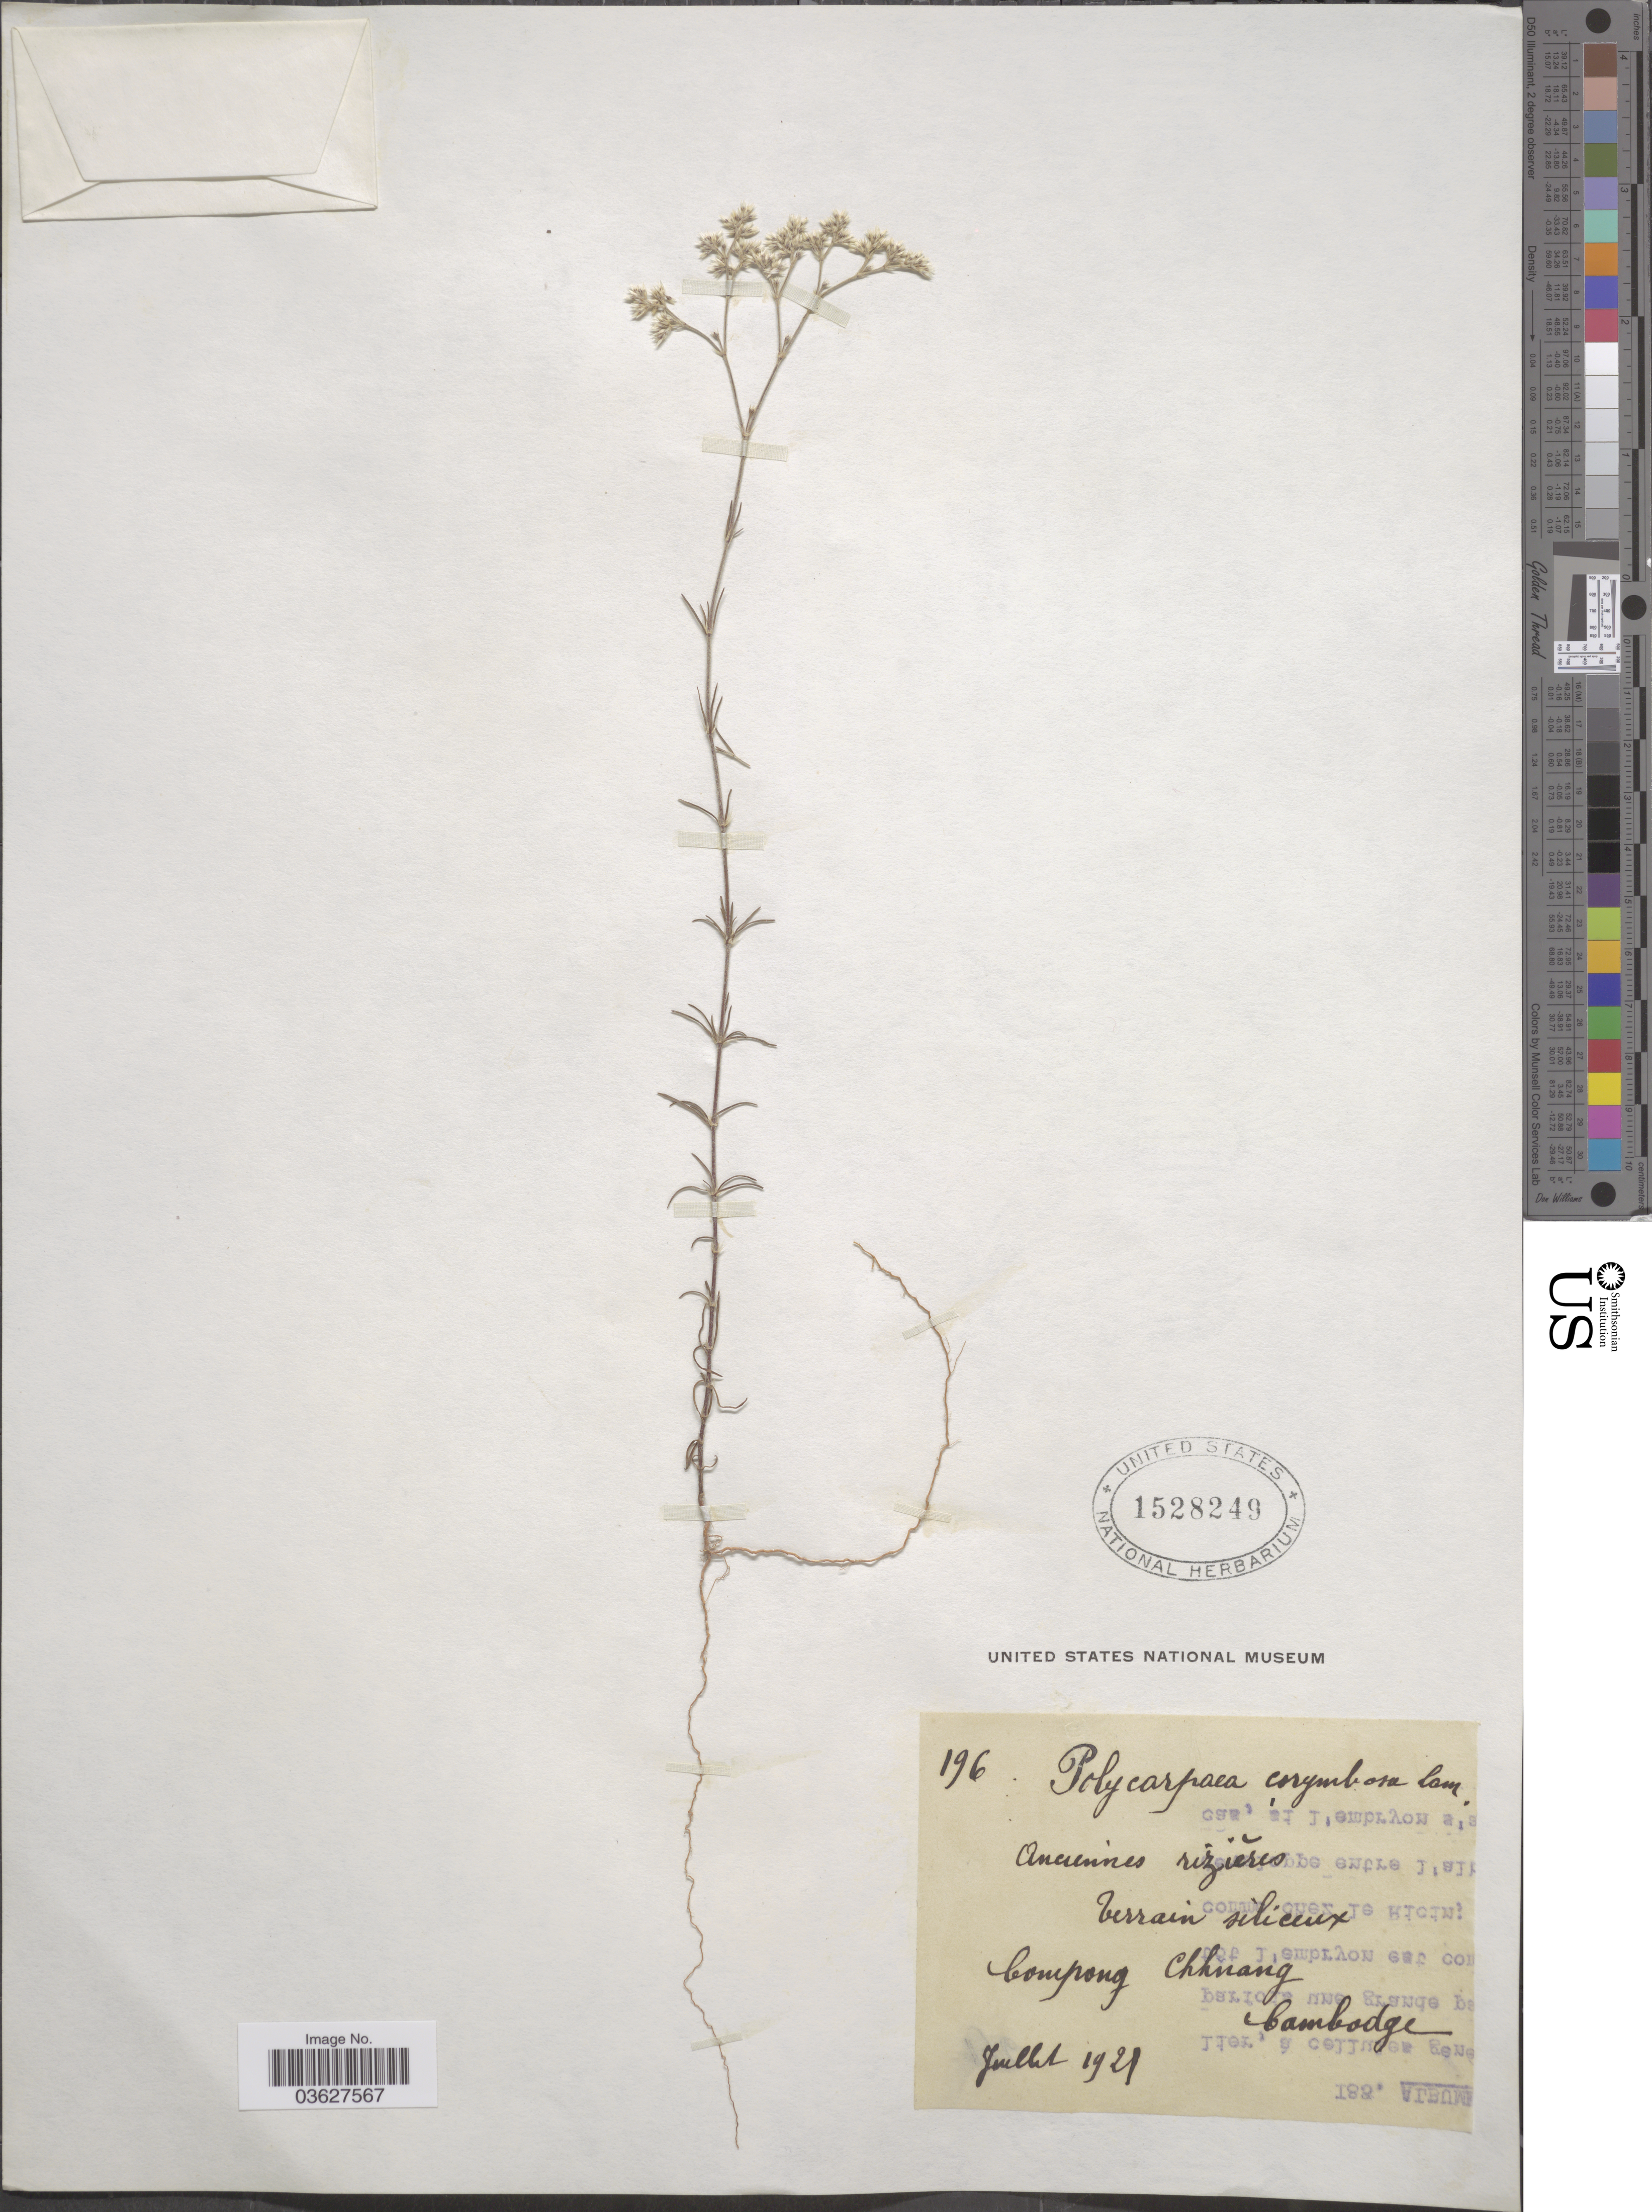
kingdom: Plantae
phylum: Tracheophyta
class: Magnoliopsida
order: Caryophyllales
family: Caryophyllaceae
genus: Polycarpaea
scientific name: Polycarpaea corymbosa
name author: (L.) Lam.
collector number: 196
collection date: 1921-07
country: Cambodia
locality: Compong Chkuang, Cambodge.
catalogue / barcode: US 1528249